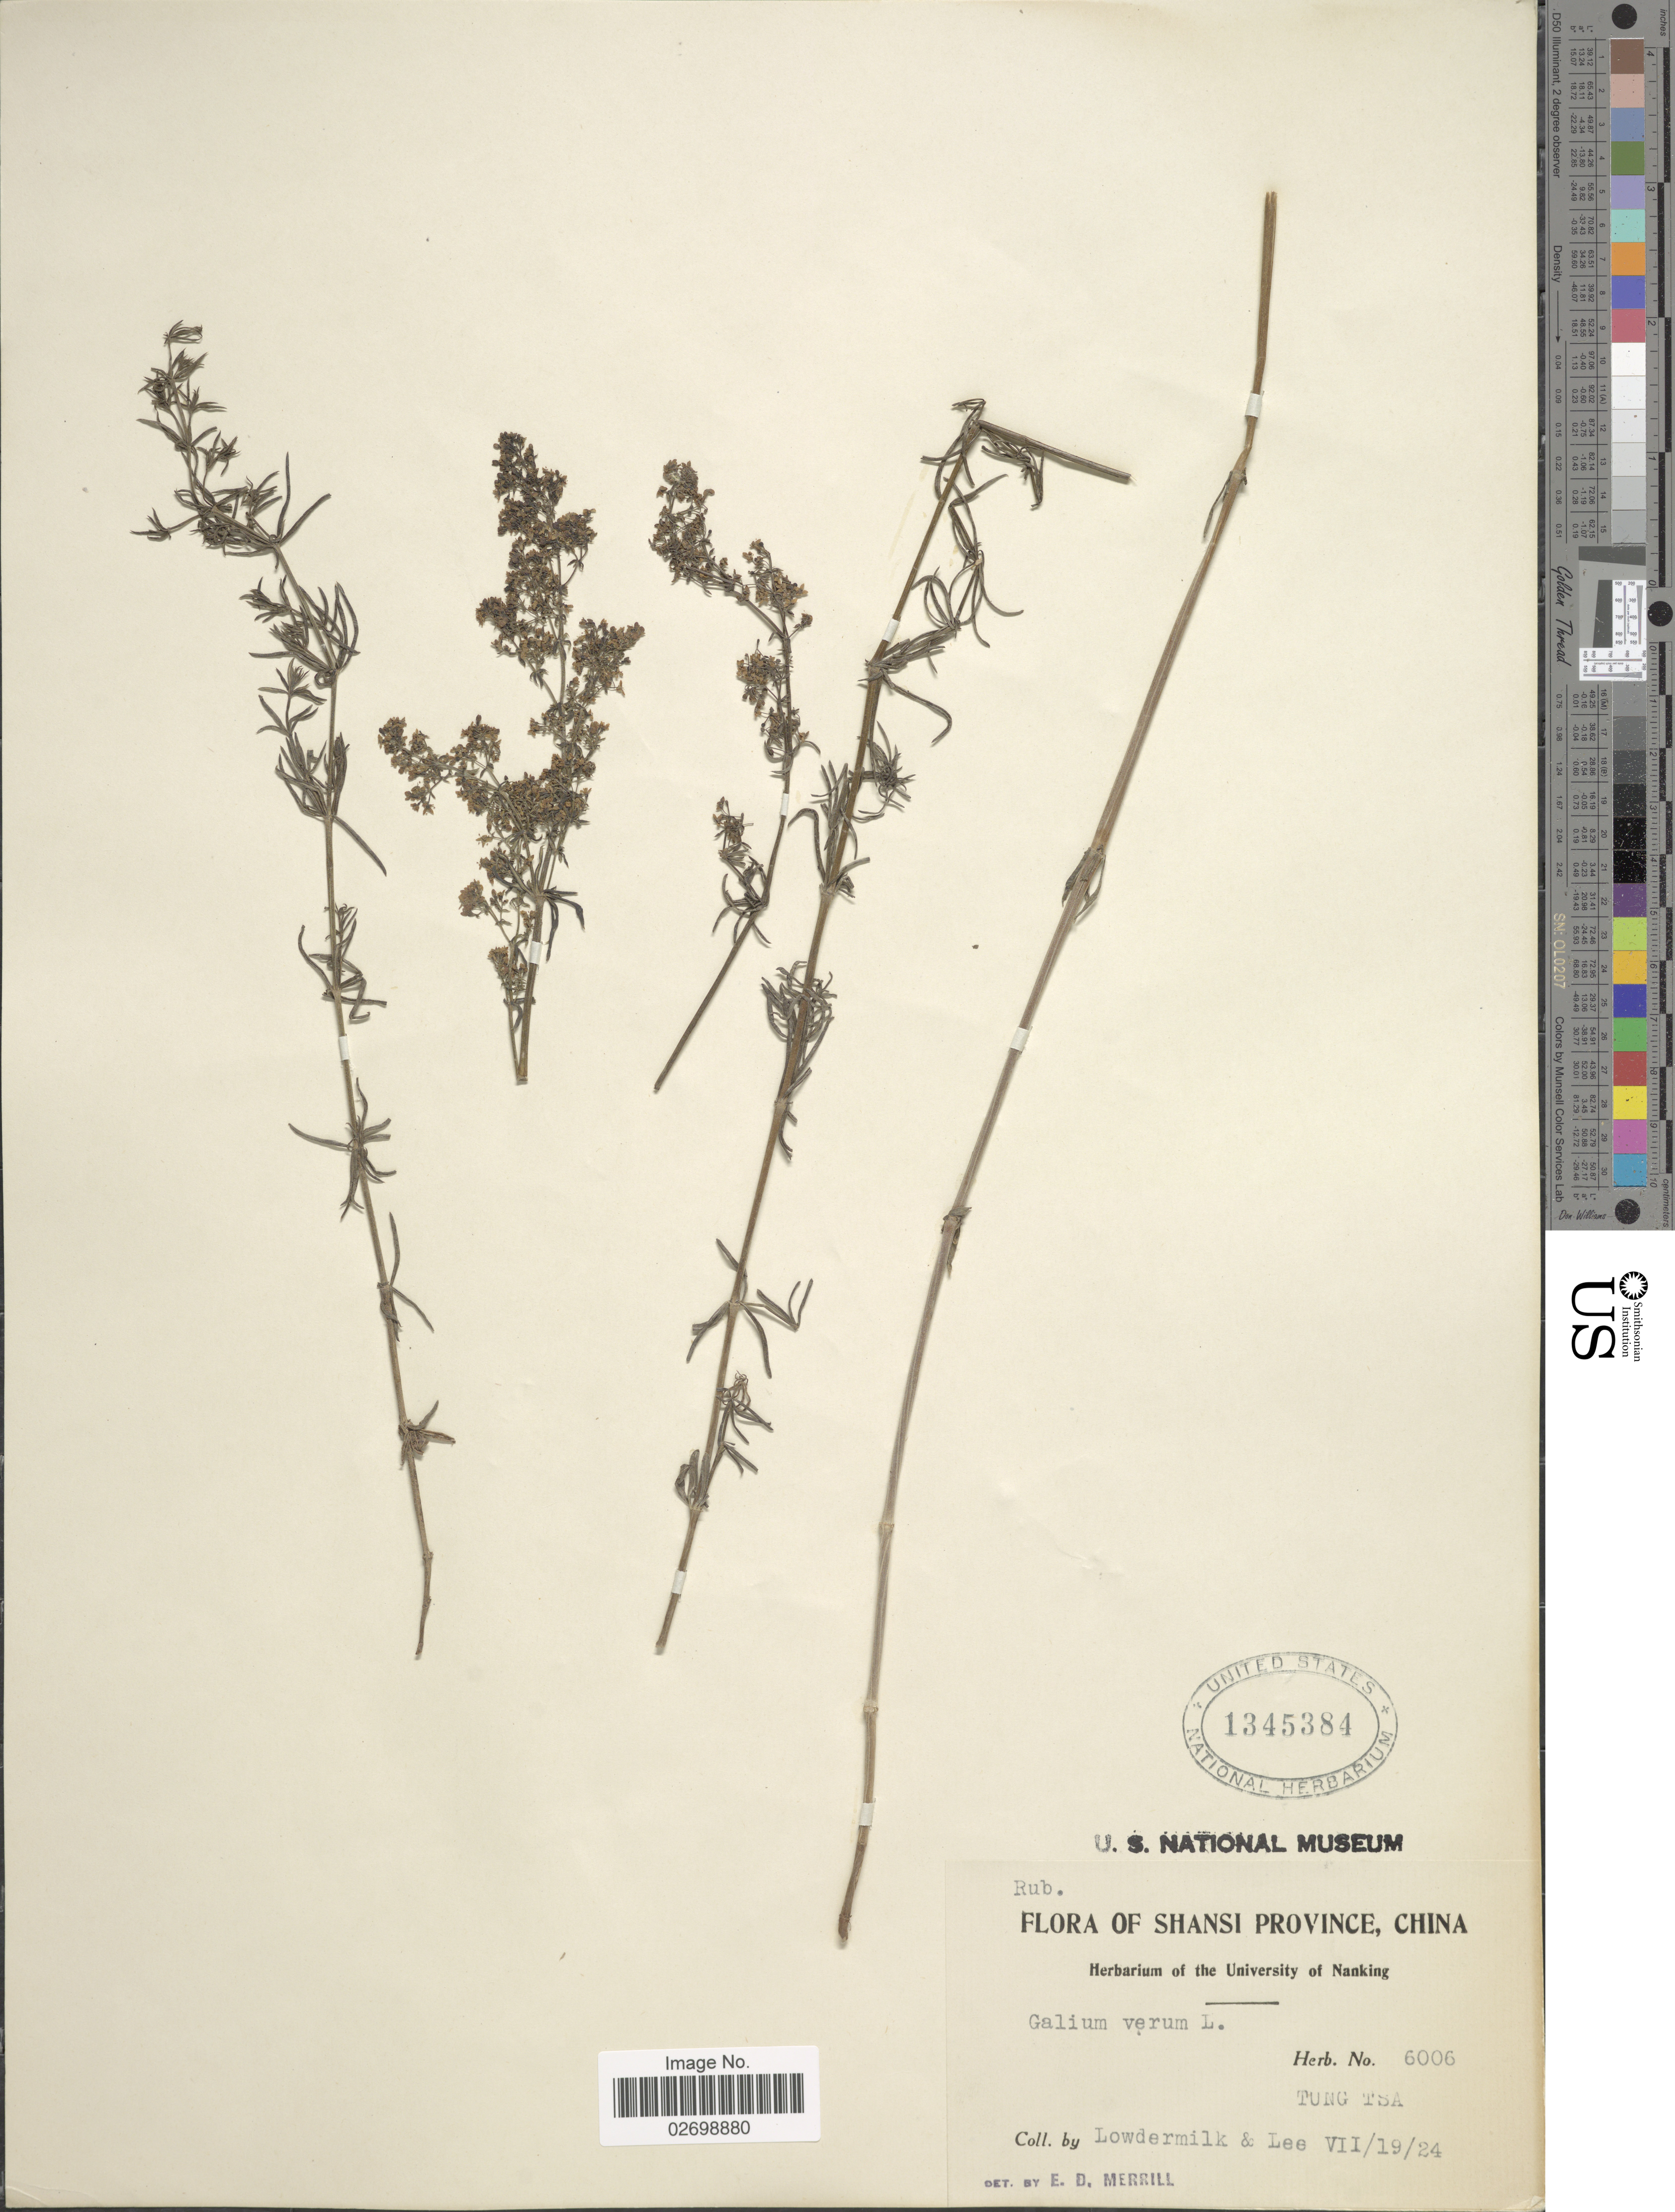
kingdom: Plantae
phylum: Tracheophyta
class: Magnoliopsida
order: Gentianales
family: Rubiaceae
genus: Galium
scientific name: Galium verum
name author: L.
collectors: Lowdermilk & -. Lee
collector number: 6006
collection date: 1924-07-19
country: China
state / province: Shanxi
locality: Shansi Province. Tung Tsa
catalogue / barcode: US 1345384